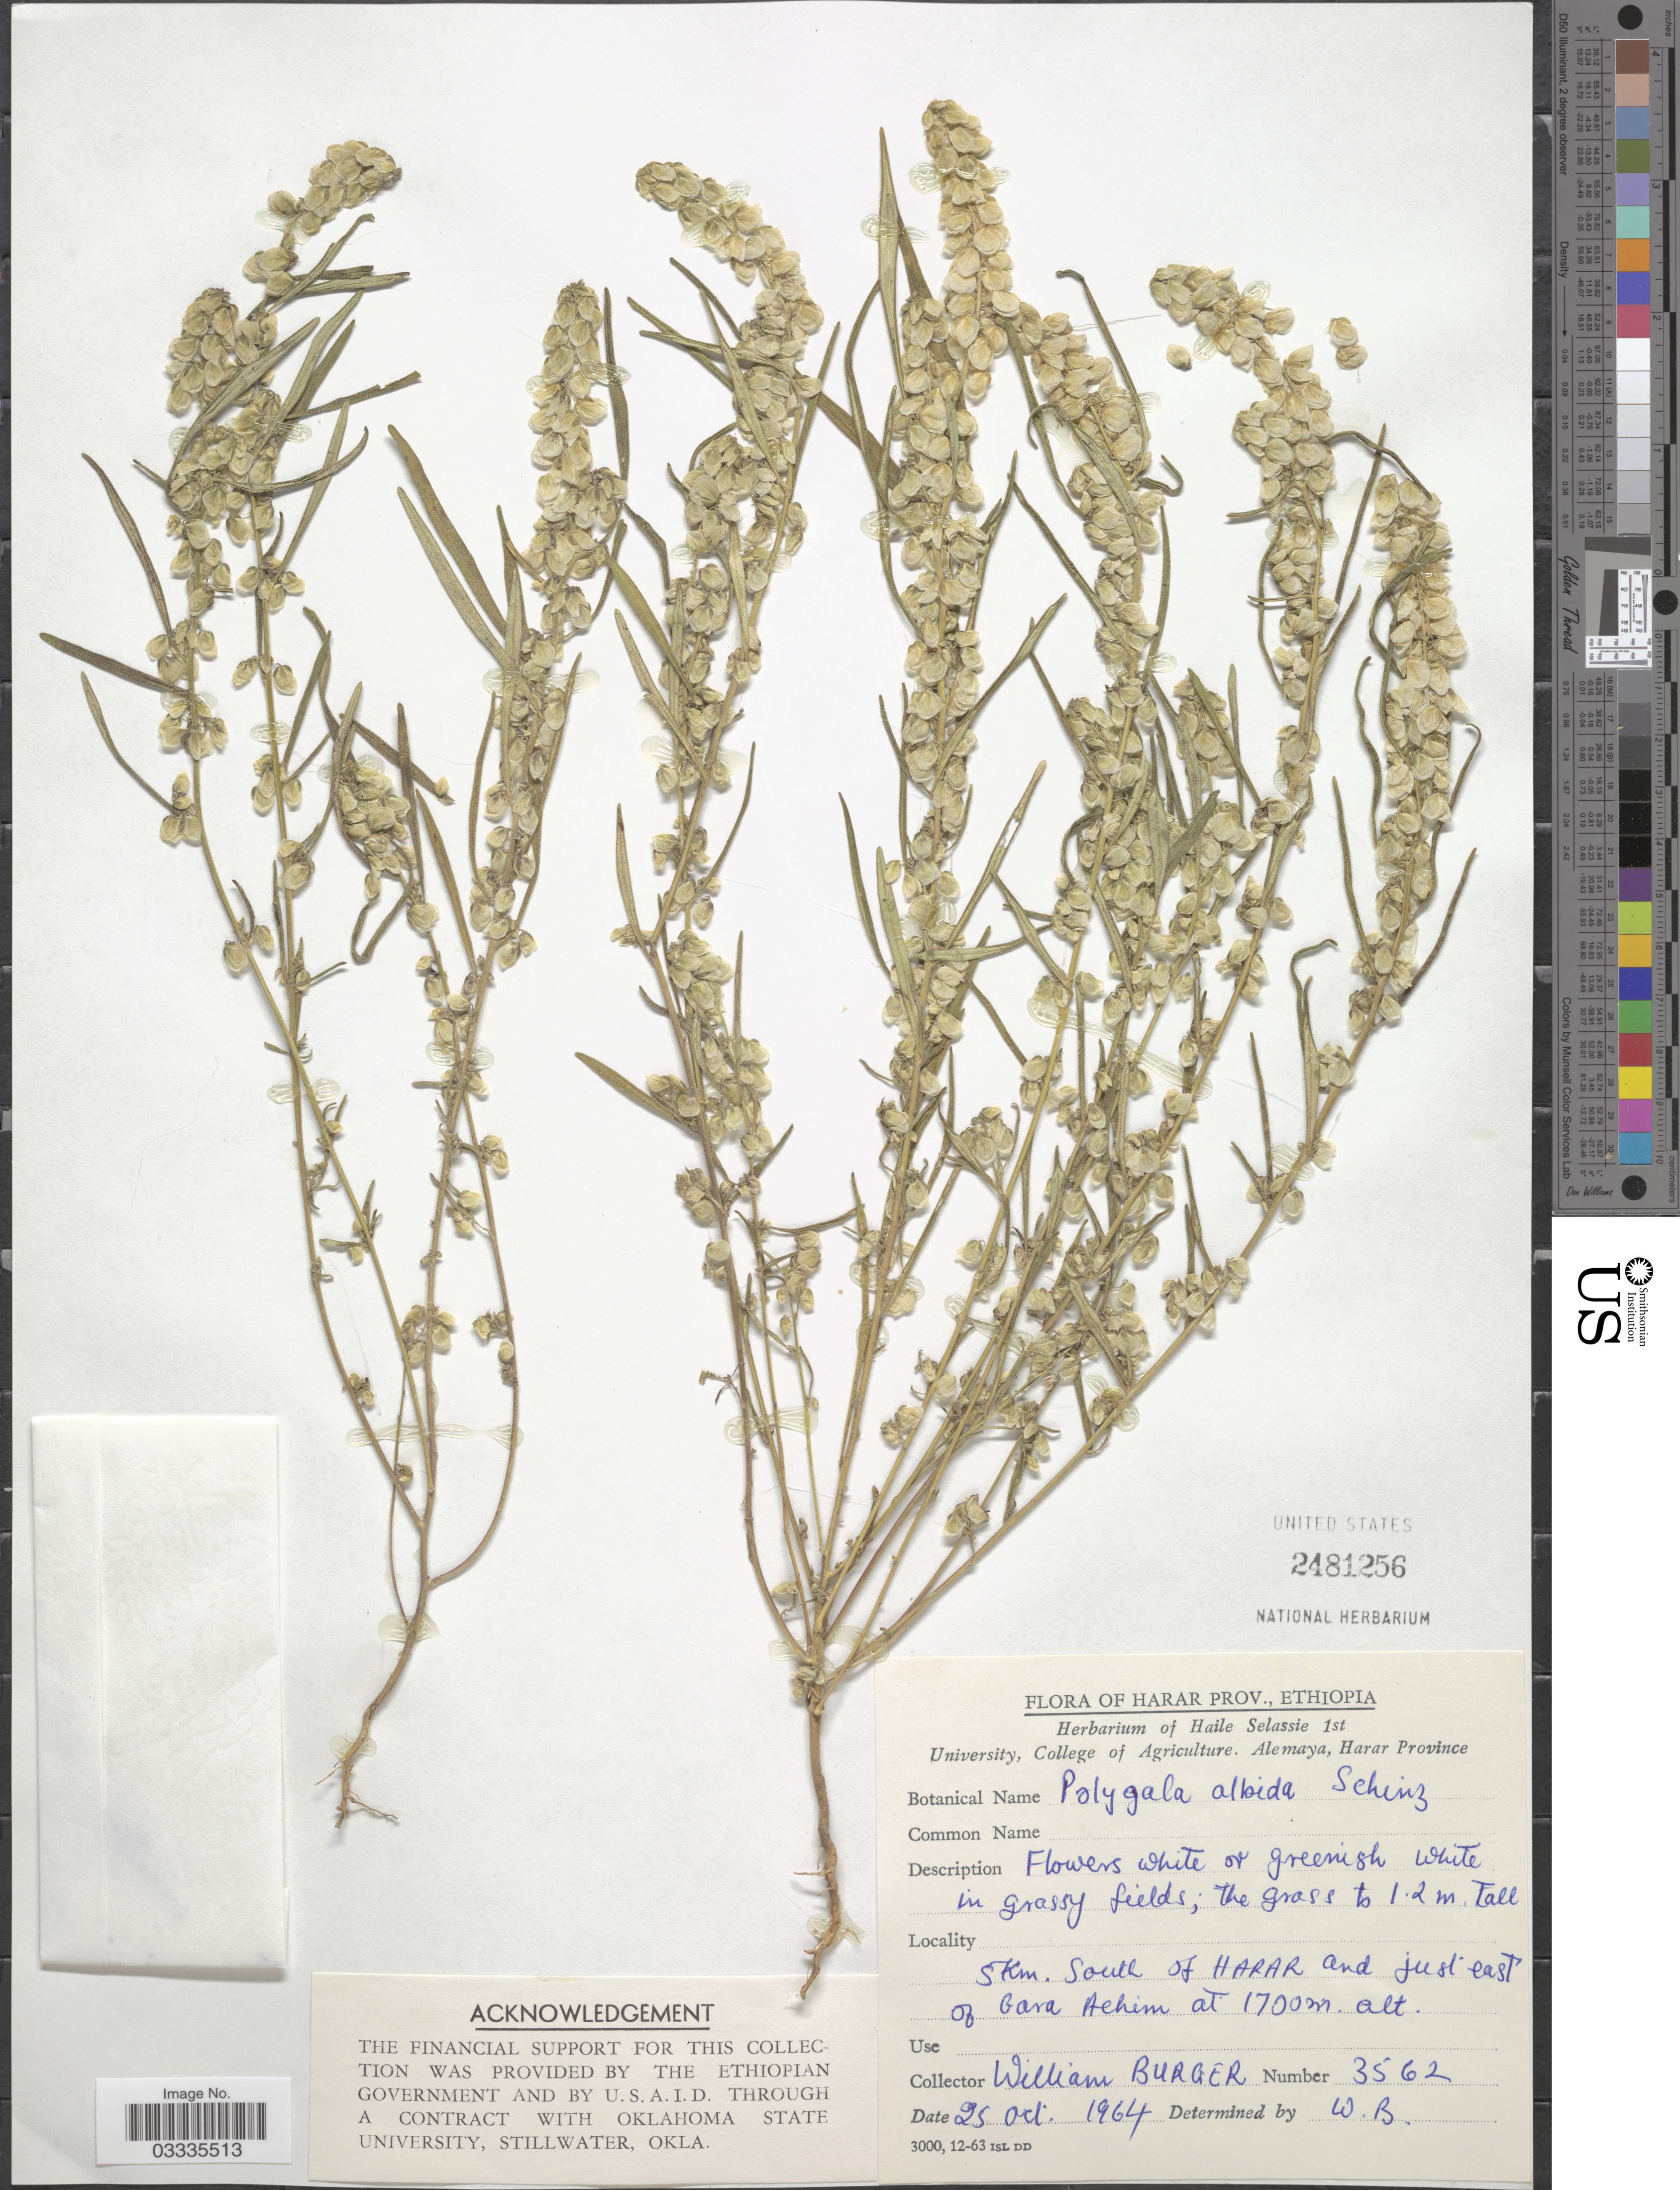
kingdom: Plantae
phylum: Tracheophyta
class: Magnoliopsida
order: Fabales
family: Polygalaceae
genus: Polygala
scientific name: Polygala albida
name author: Schinz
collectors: W. Burger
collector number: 3562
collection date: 1964-10-25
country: Ethiopia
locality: Harar Prov. 5 km. South of Harar and just east of Gara Aehim.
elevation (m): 1700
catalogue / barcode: US 2481256